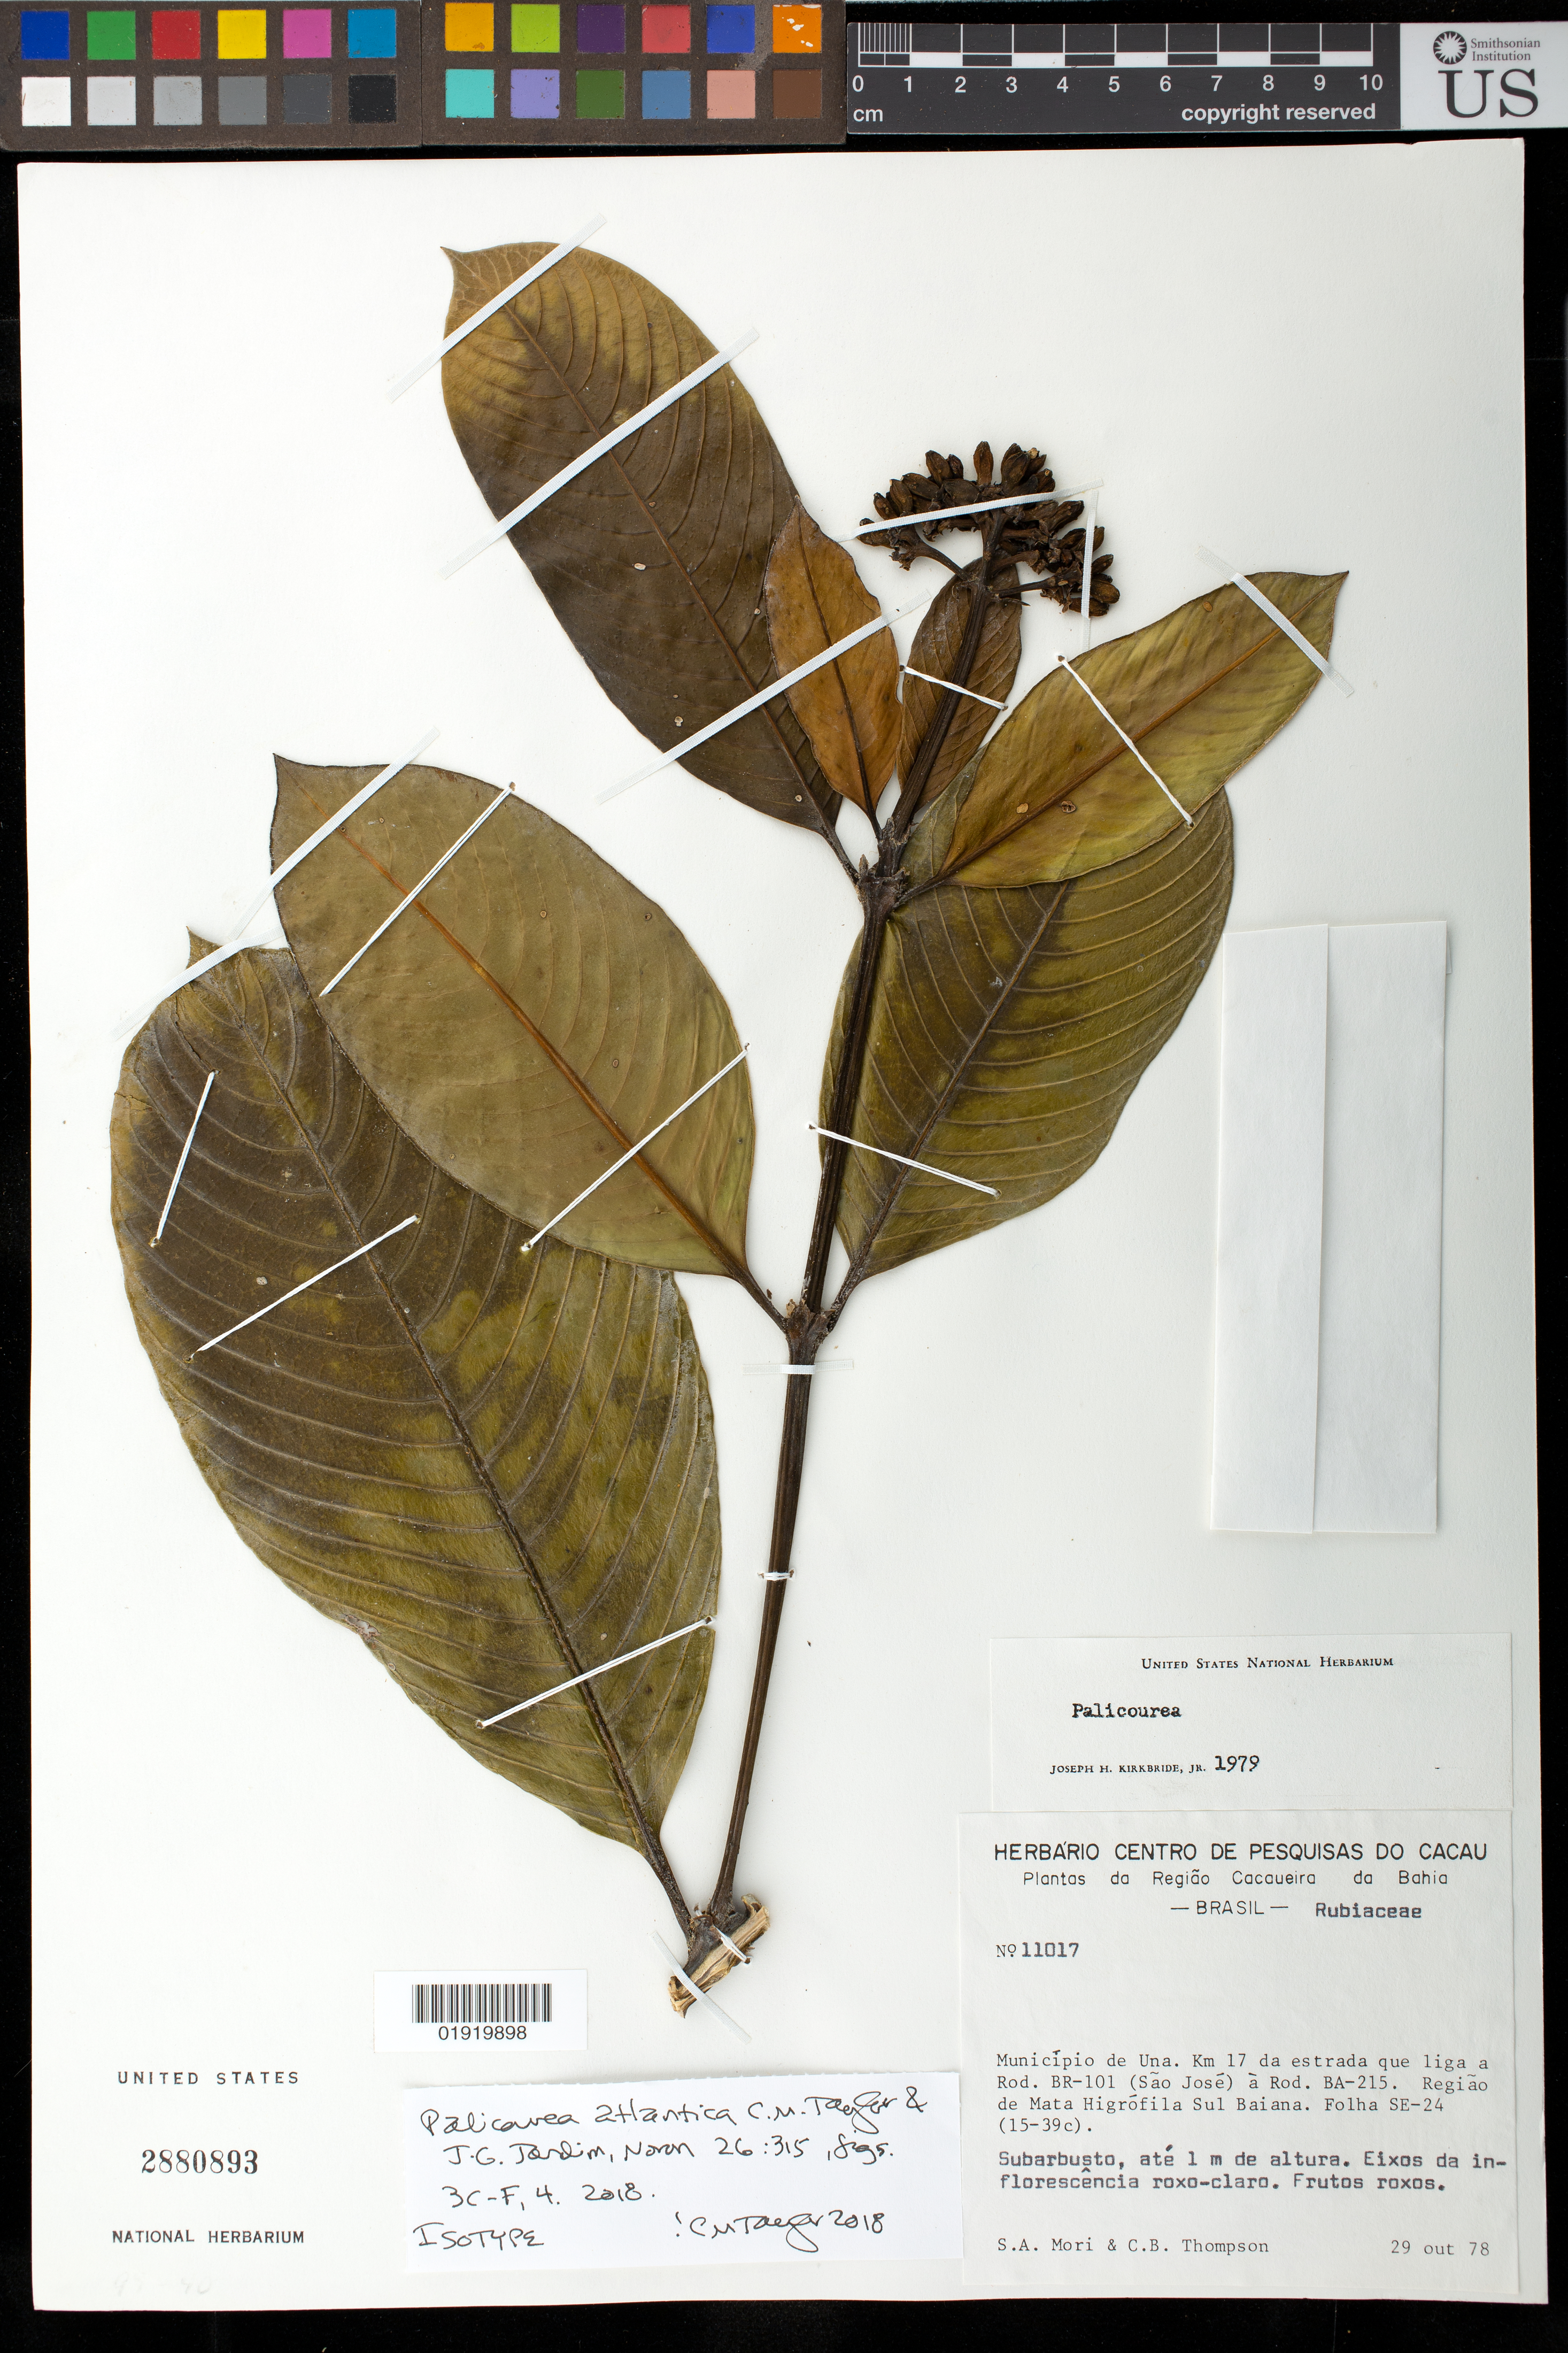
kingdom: Plantae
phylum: Tracheophyta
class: Magnoliopsida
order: Gentianales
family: Rubiaceae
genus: Palicourea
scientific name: Palicourea atlantica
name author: C.M. Taylor & J.G. Járdim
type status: Isotype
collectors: S. Mori & C. B. Thompson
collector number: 11017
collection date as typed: "29 out 78"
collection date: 1978-10-29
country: Brazil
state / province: Bahia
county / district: Una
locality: Município de Una. Km 17 da estrada que liga a Rod. BR-101 (São José) à Rod. BA-215.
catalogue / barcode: US 2880893